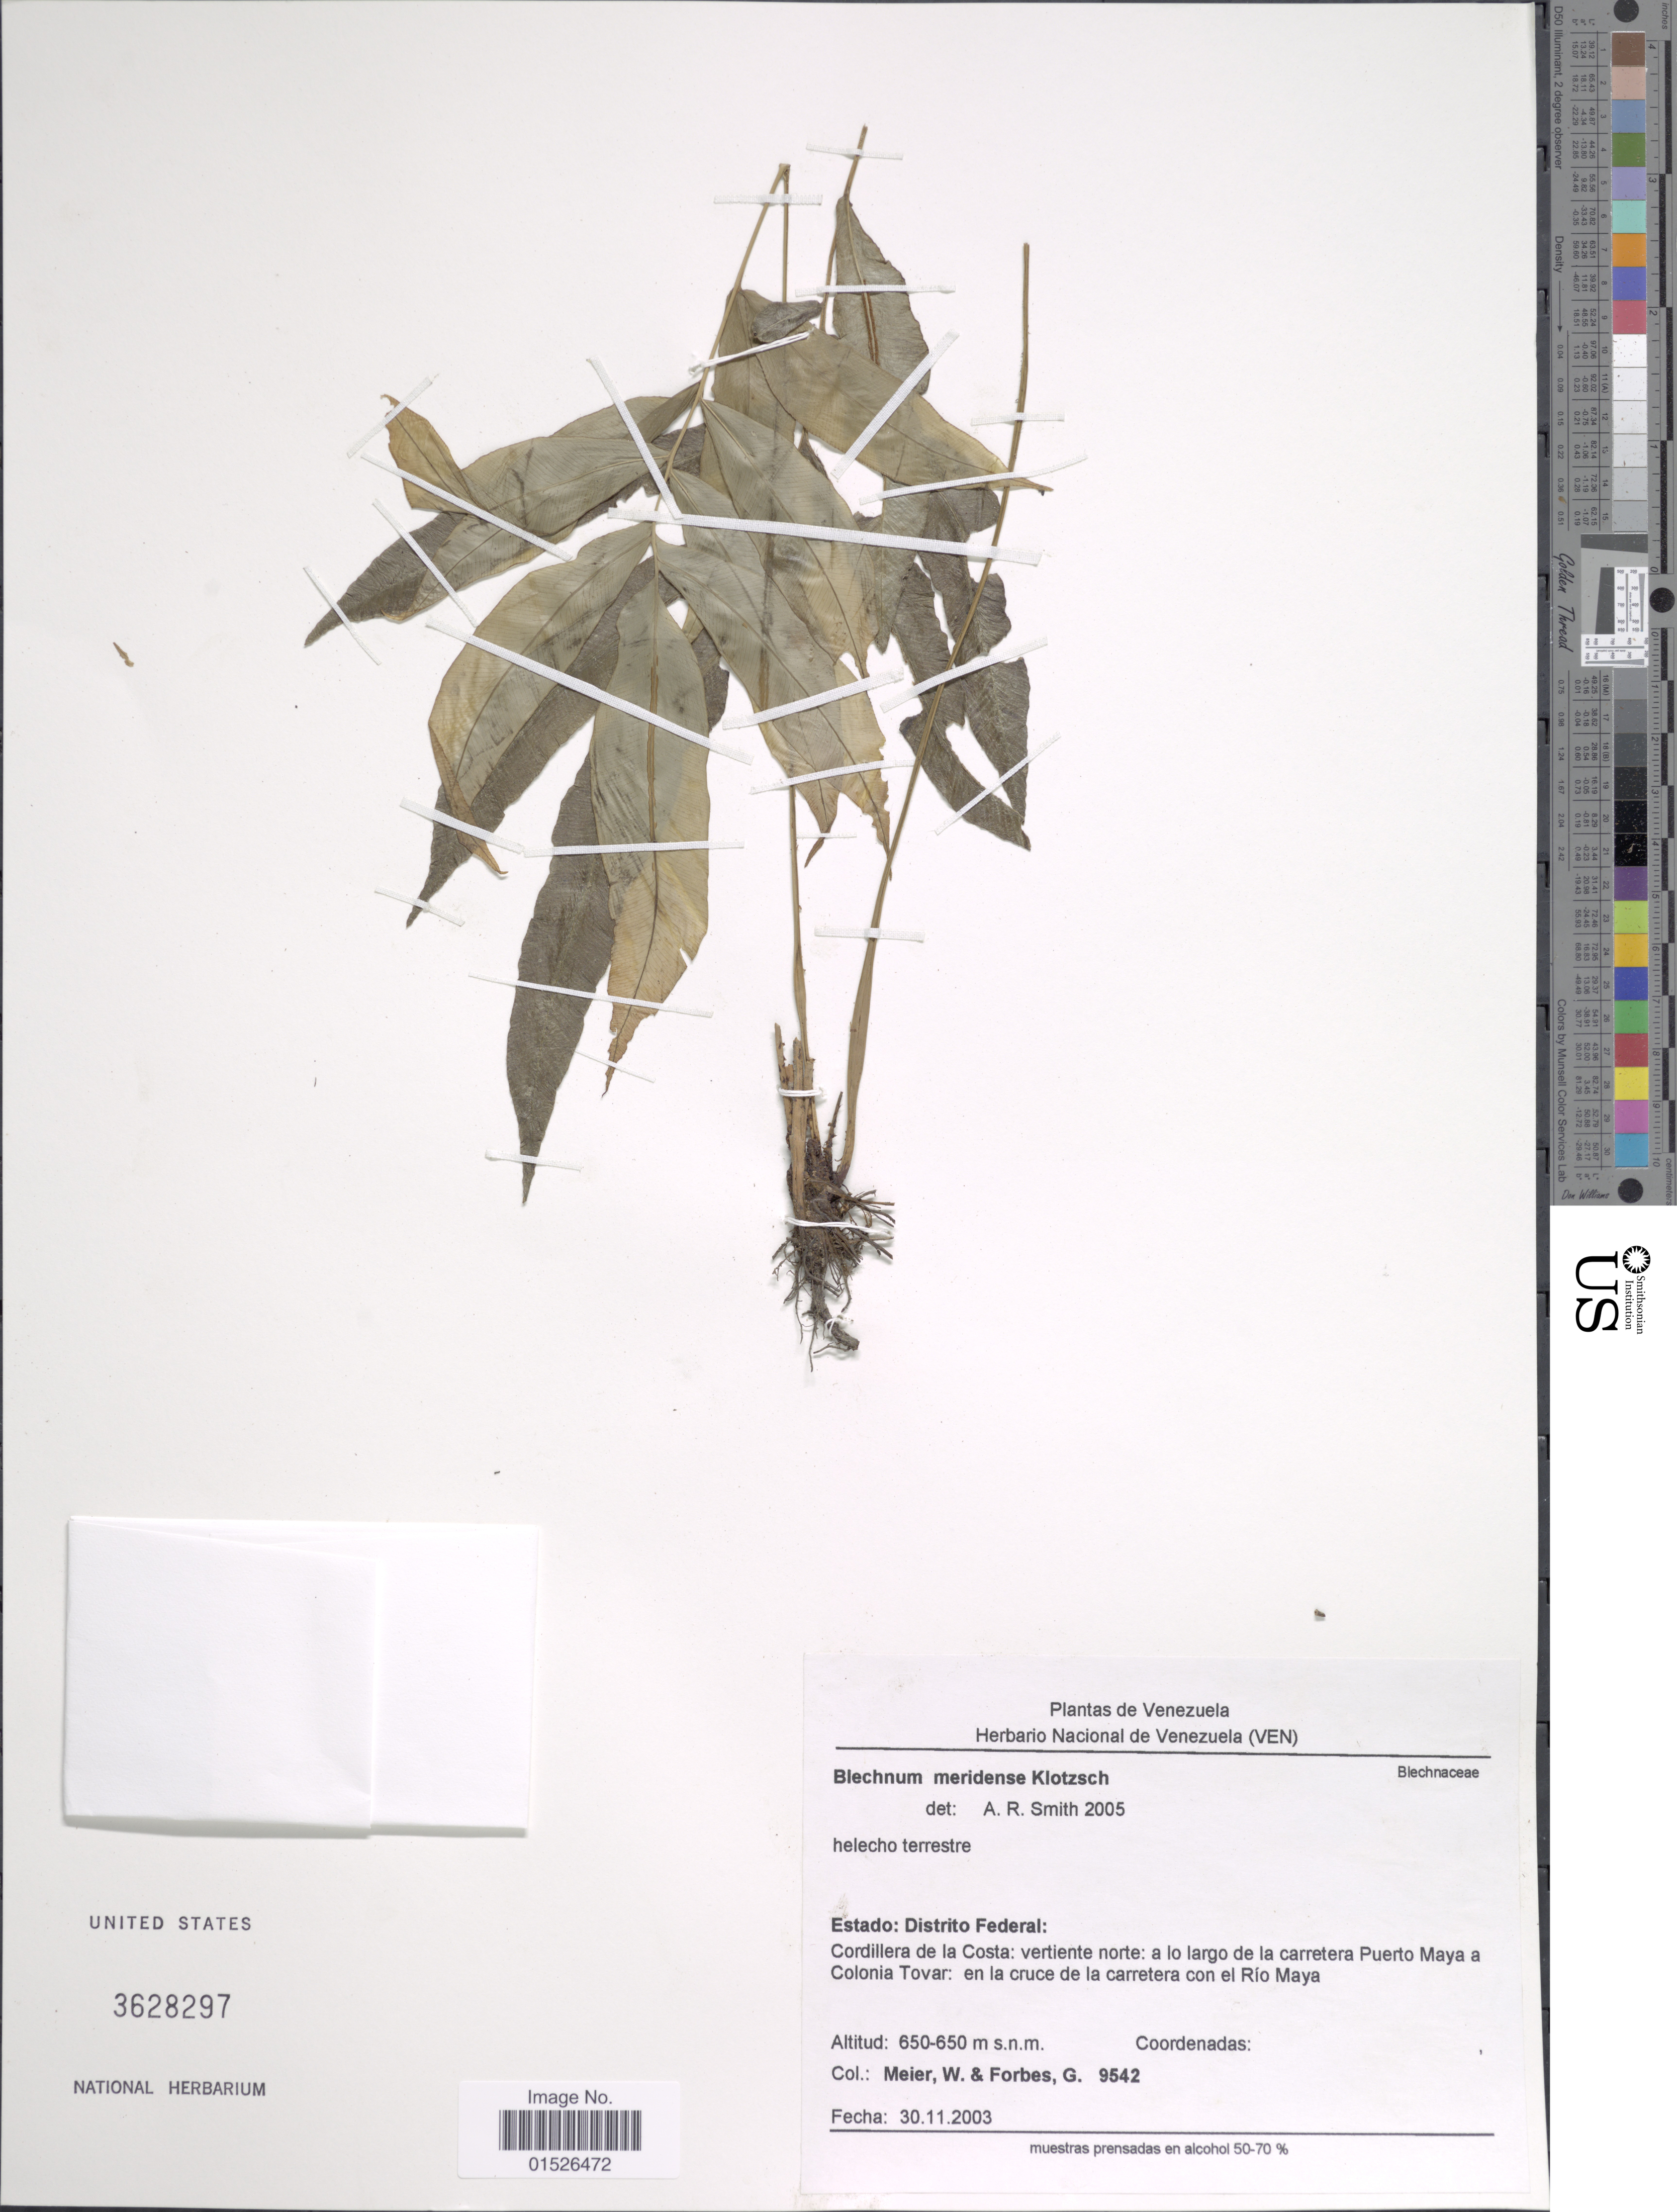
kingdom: Plantae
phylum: Tracheophyta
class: Polypodiopsida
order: Polypodiales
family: Blechnaceae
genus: Blechnum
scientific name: Blechnum meridense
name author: Klotzsch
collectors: W. Meier & G. Forbes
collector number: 9542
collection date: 2003-11-30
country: Venezuela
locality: Venezuela, Estado: Distrito Federal, Cordillera de la Costa; vertiente norte: a lo largo de la carretera Puerto Maya a Colonia Tovar, en la cruce de la carretera con el Río Maya.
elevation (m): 650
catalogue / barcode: US 3628297